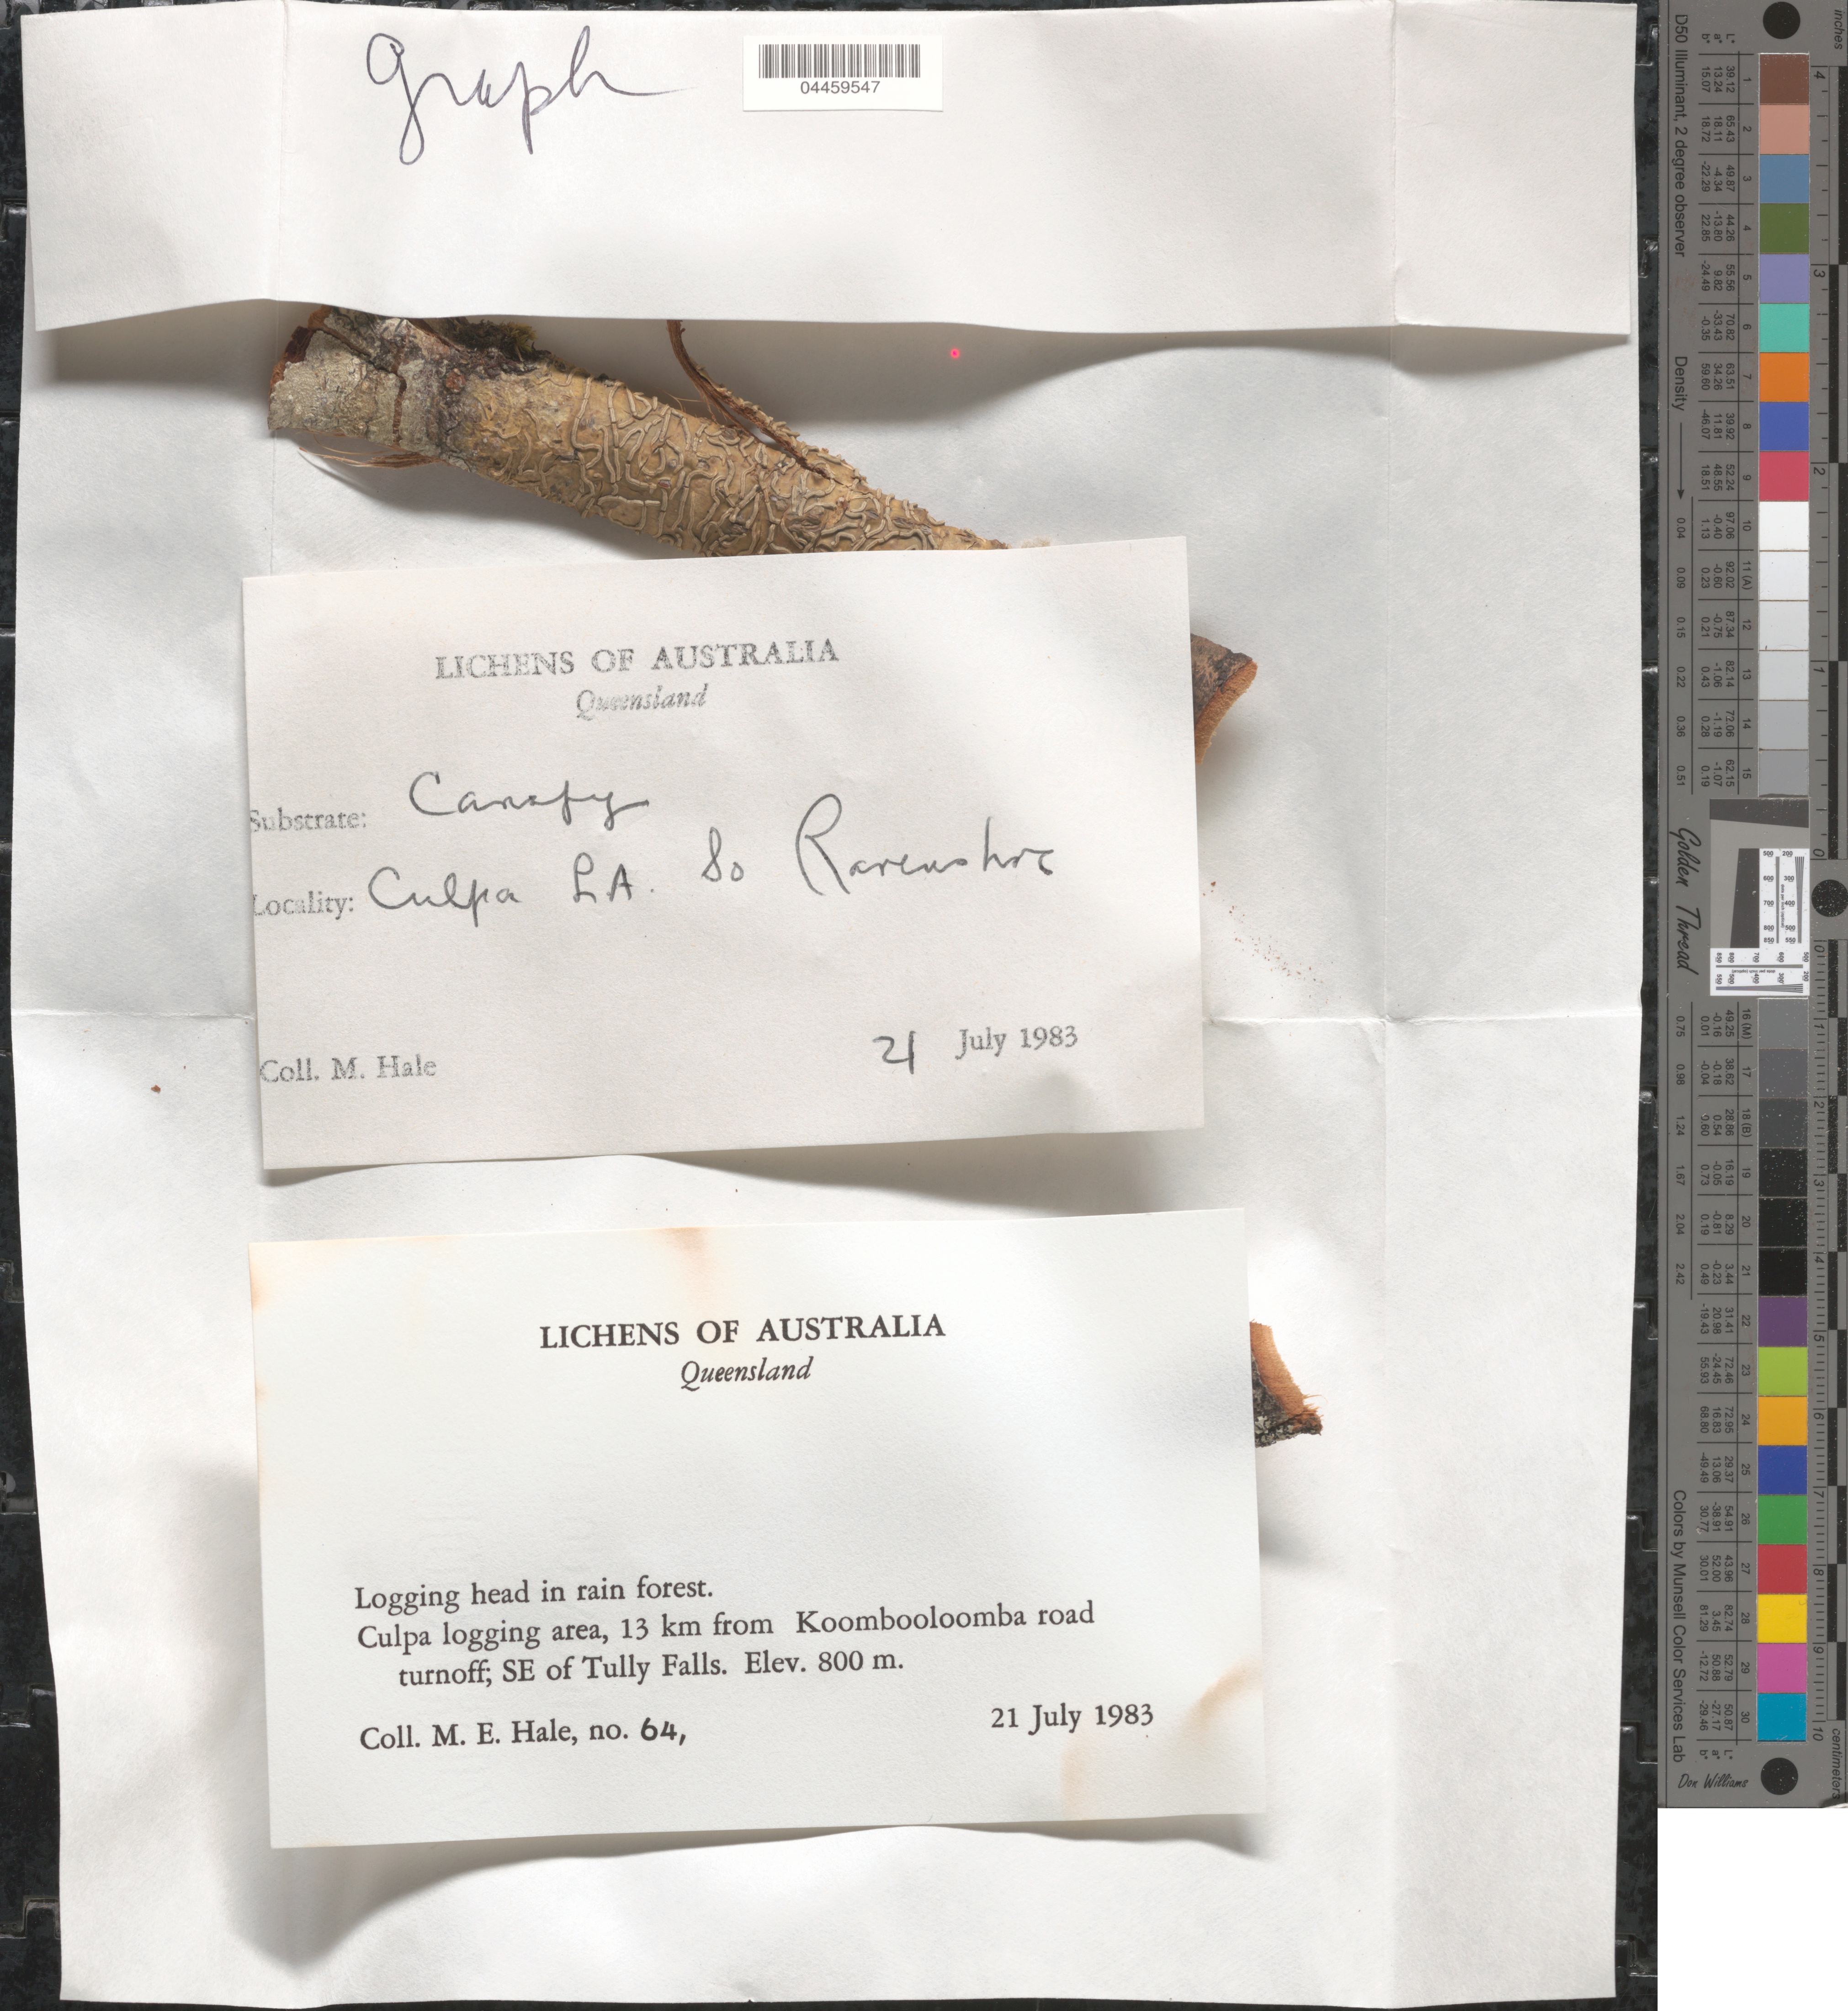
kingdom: Fungi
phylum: Ascomycota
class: Lecanoromycetes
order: Ostropales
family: Graphidaceae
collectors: M. Hale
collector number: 64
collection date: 1983-07-21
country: Australia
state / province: Queensland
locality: Culpa logging area, 13 km from Koombooloomba road turnoff; SE of Tully Falls.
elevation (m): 800